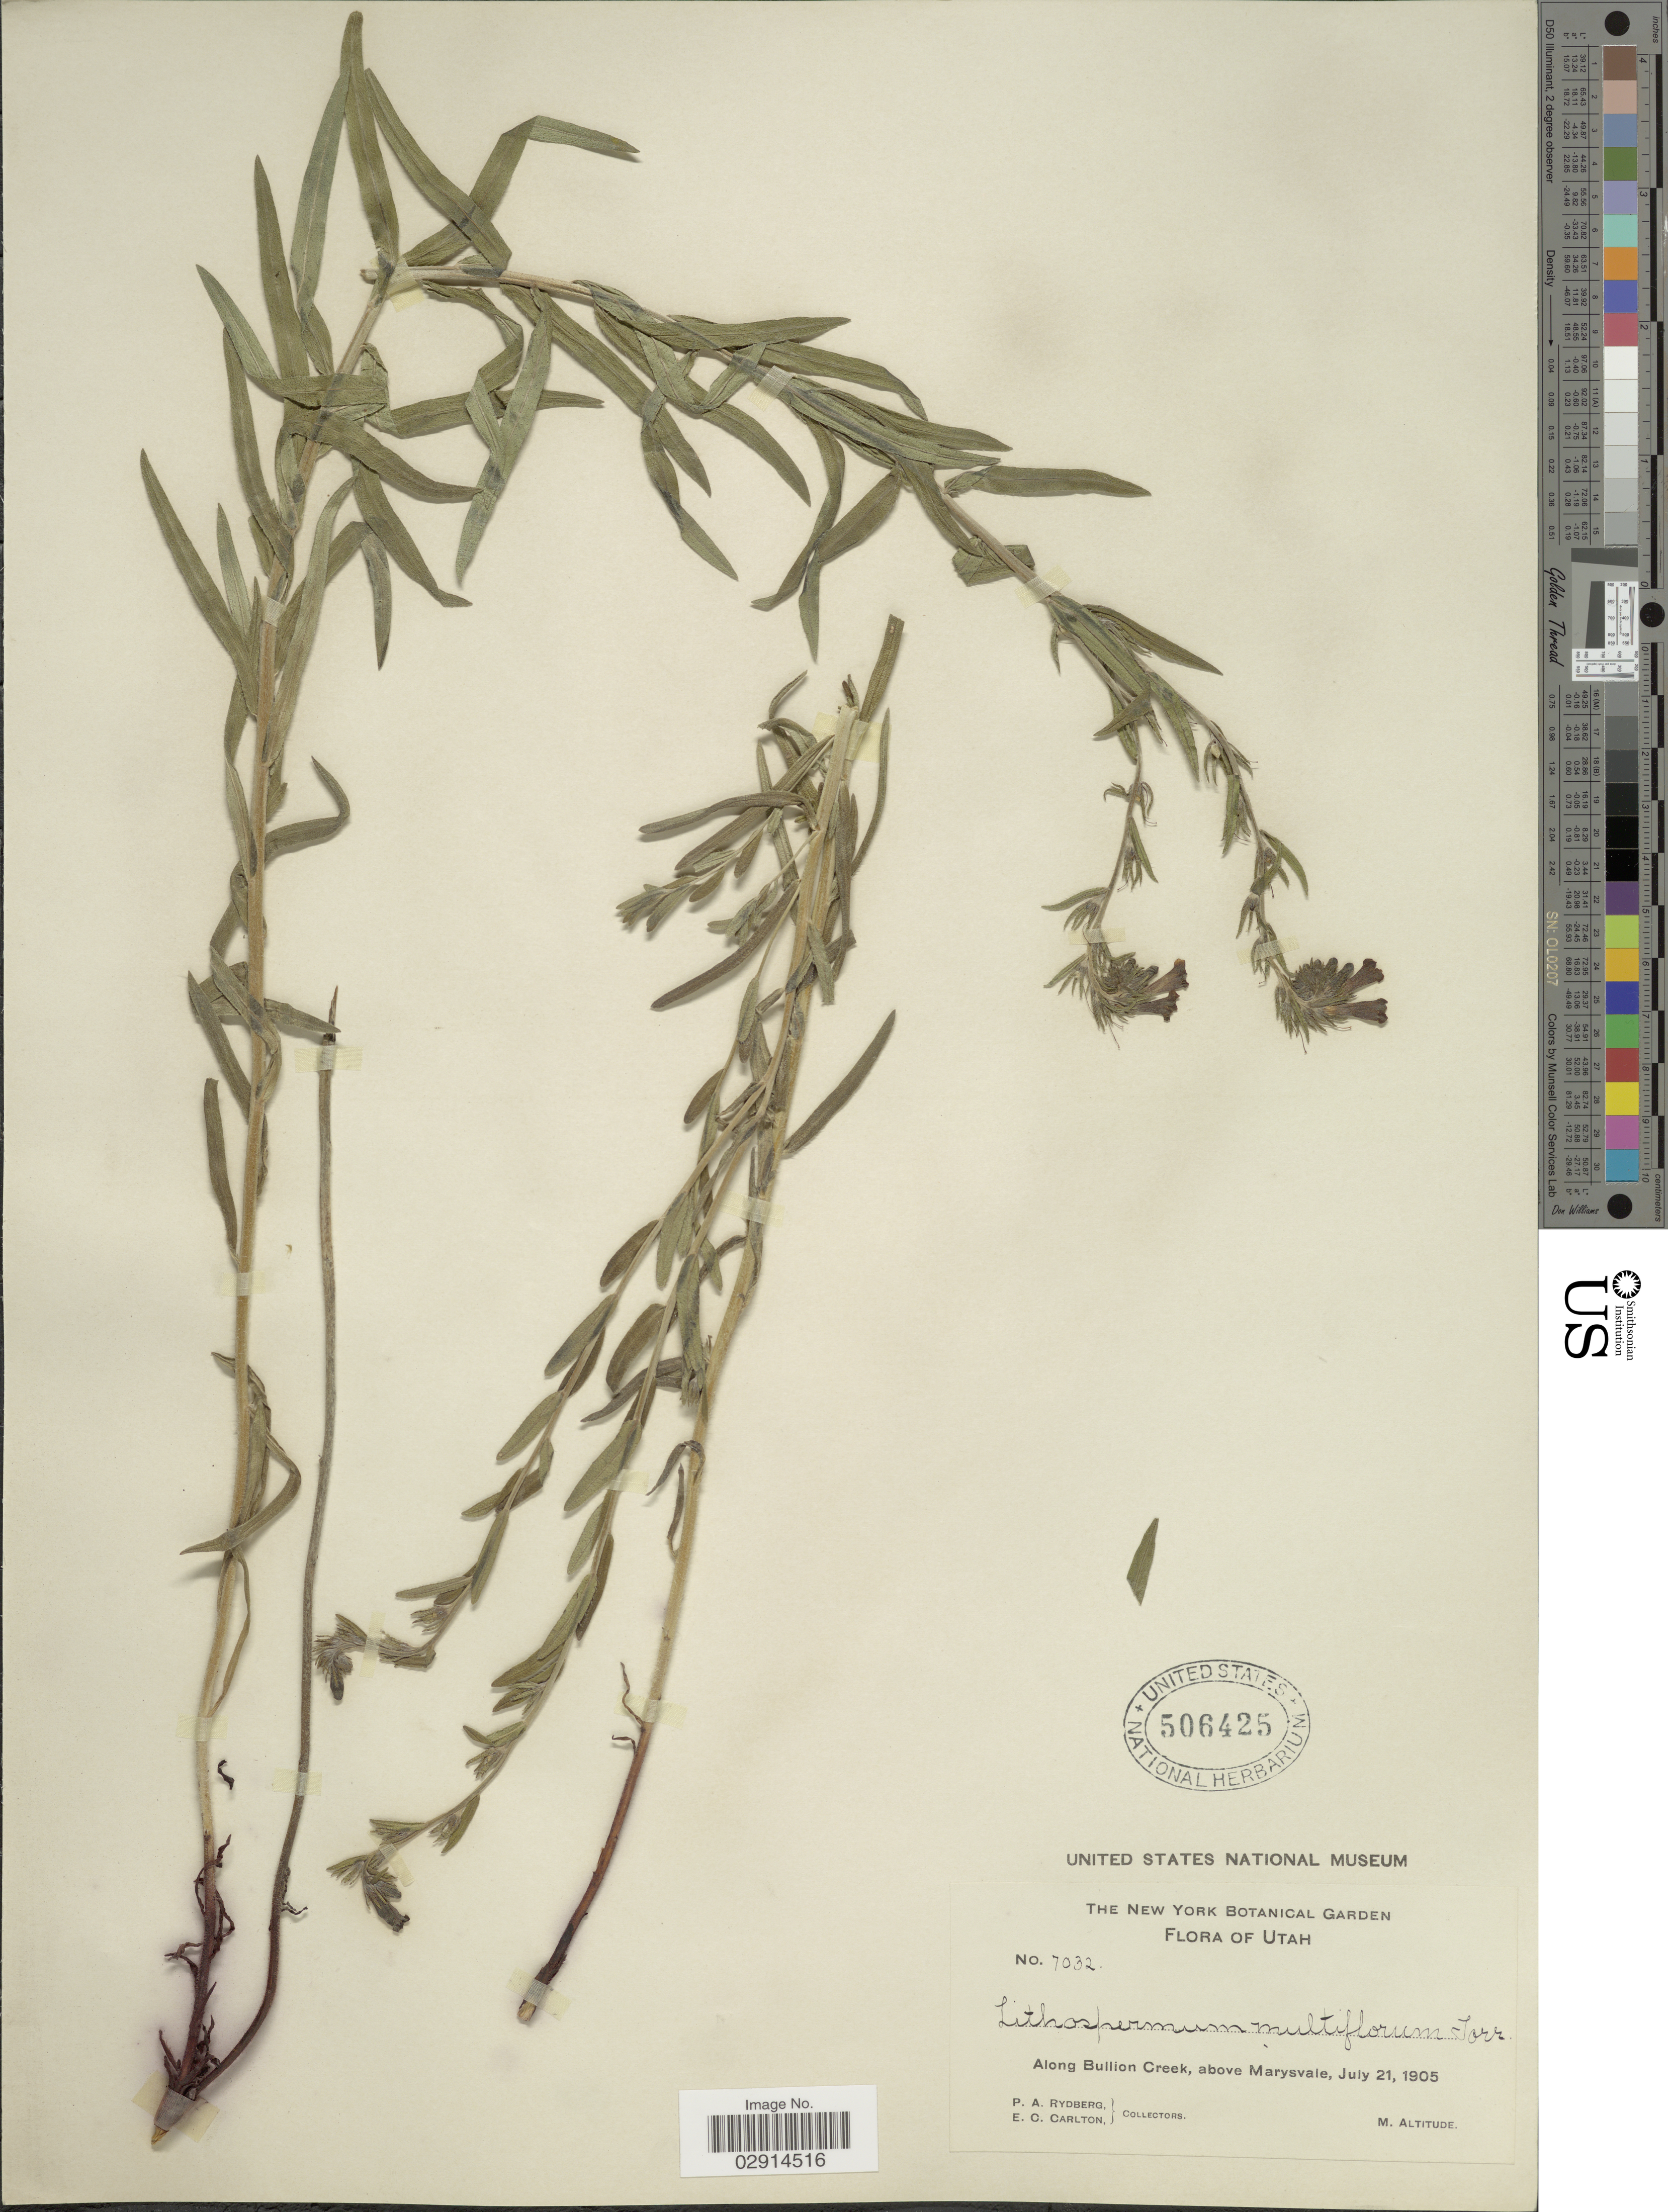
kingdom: Plantae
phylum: Tracheophyta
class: Magnoliopsida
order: Boraginales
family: Boraginaceae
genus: Lithospermum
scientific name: Lithospermum multiflorum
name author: Torr. ex A. Gray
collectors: P. A. Rydberg & E. Carlton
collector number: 7032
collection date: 1905-07-21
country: United States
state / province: Utah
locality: Along Bullion Creek, above Marysvale.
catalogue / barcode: US 506425